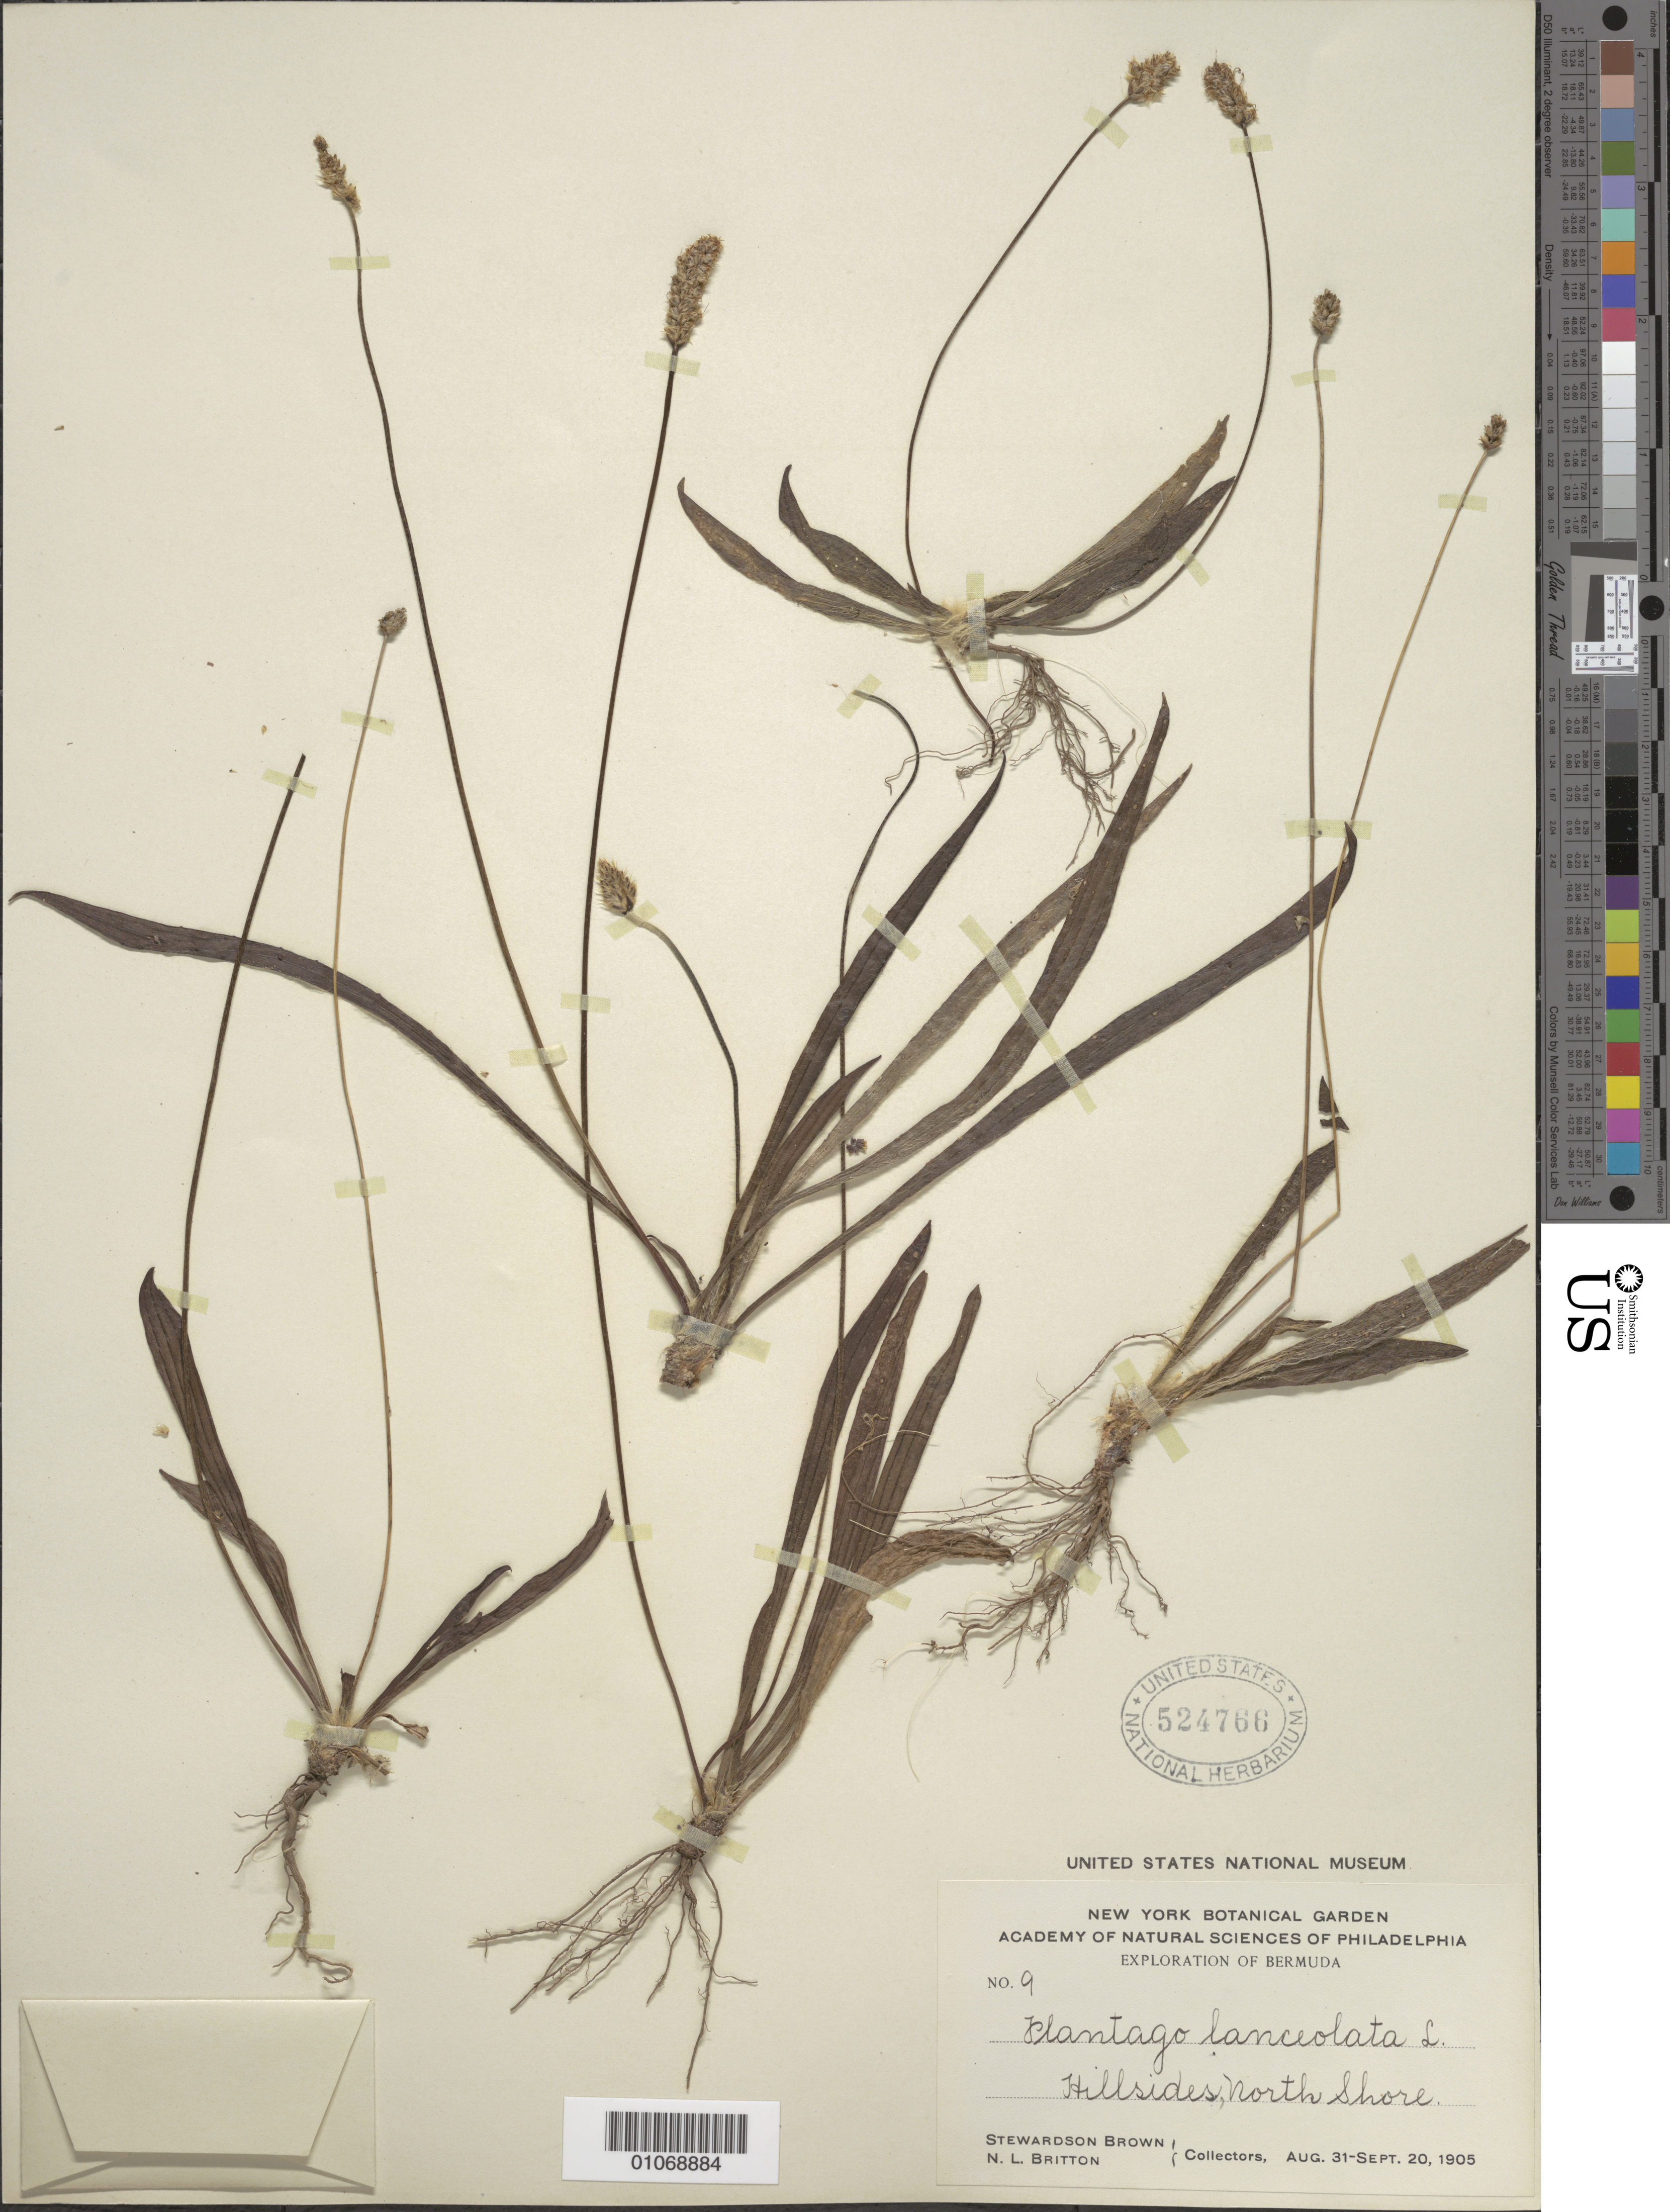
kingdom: Plantae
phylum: Tracheophyta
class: Magnoliopsida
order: Lamiales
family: Plantaginaceae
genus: Plantago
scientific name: Plantago lanceolata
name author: L.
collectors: S. Brown & N. Britton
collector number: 9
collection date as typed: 31 Aug 1905 to 20 Sep 1905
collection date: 1905-08-31/1905-09-20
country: Bermuda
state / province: Hamilton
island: Bermuda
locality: Hillsides, North Shore.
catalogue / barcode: US 524766